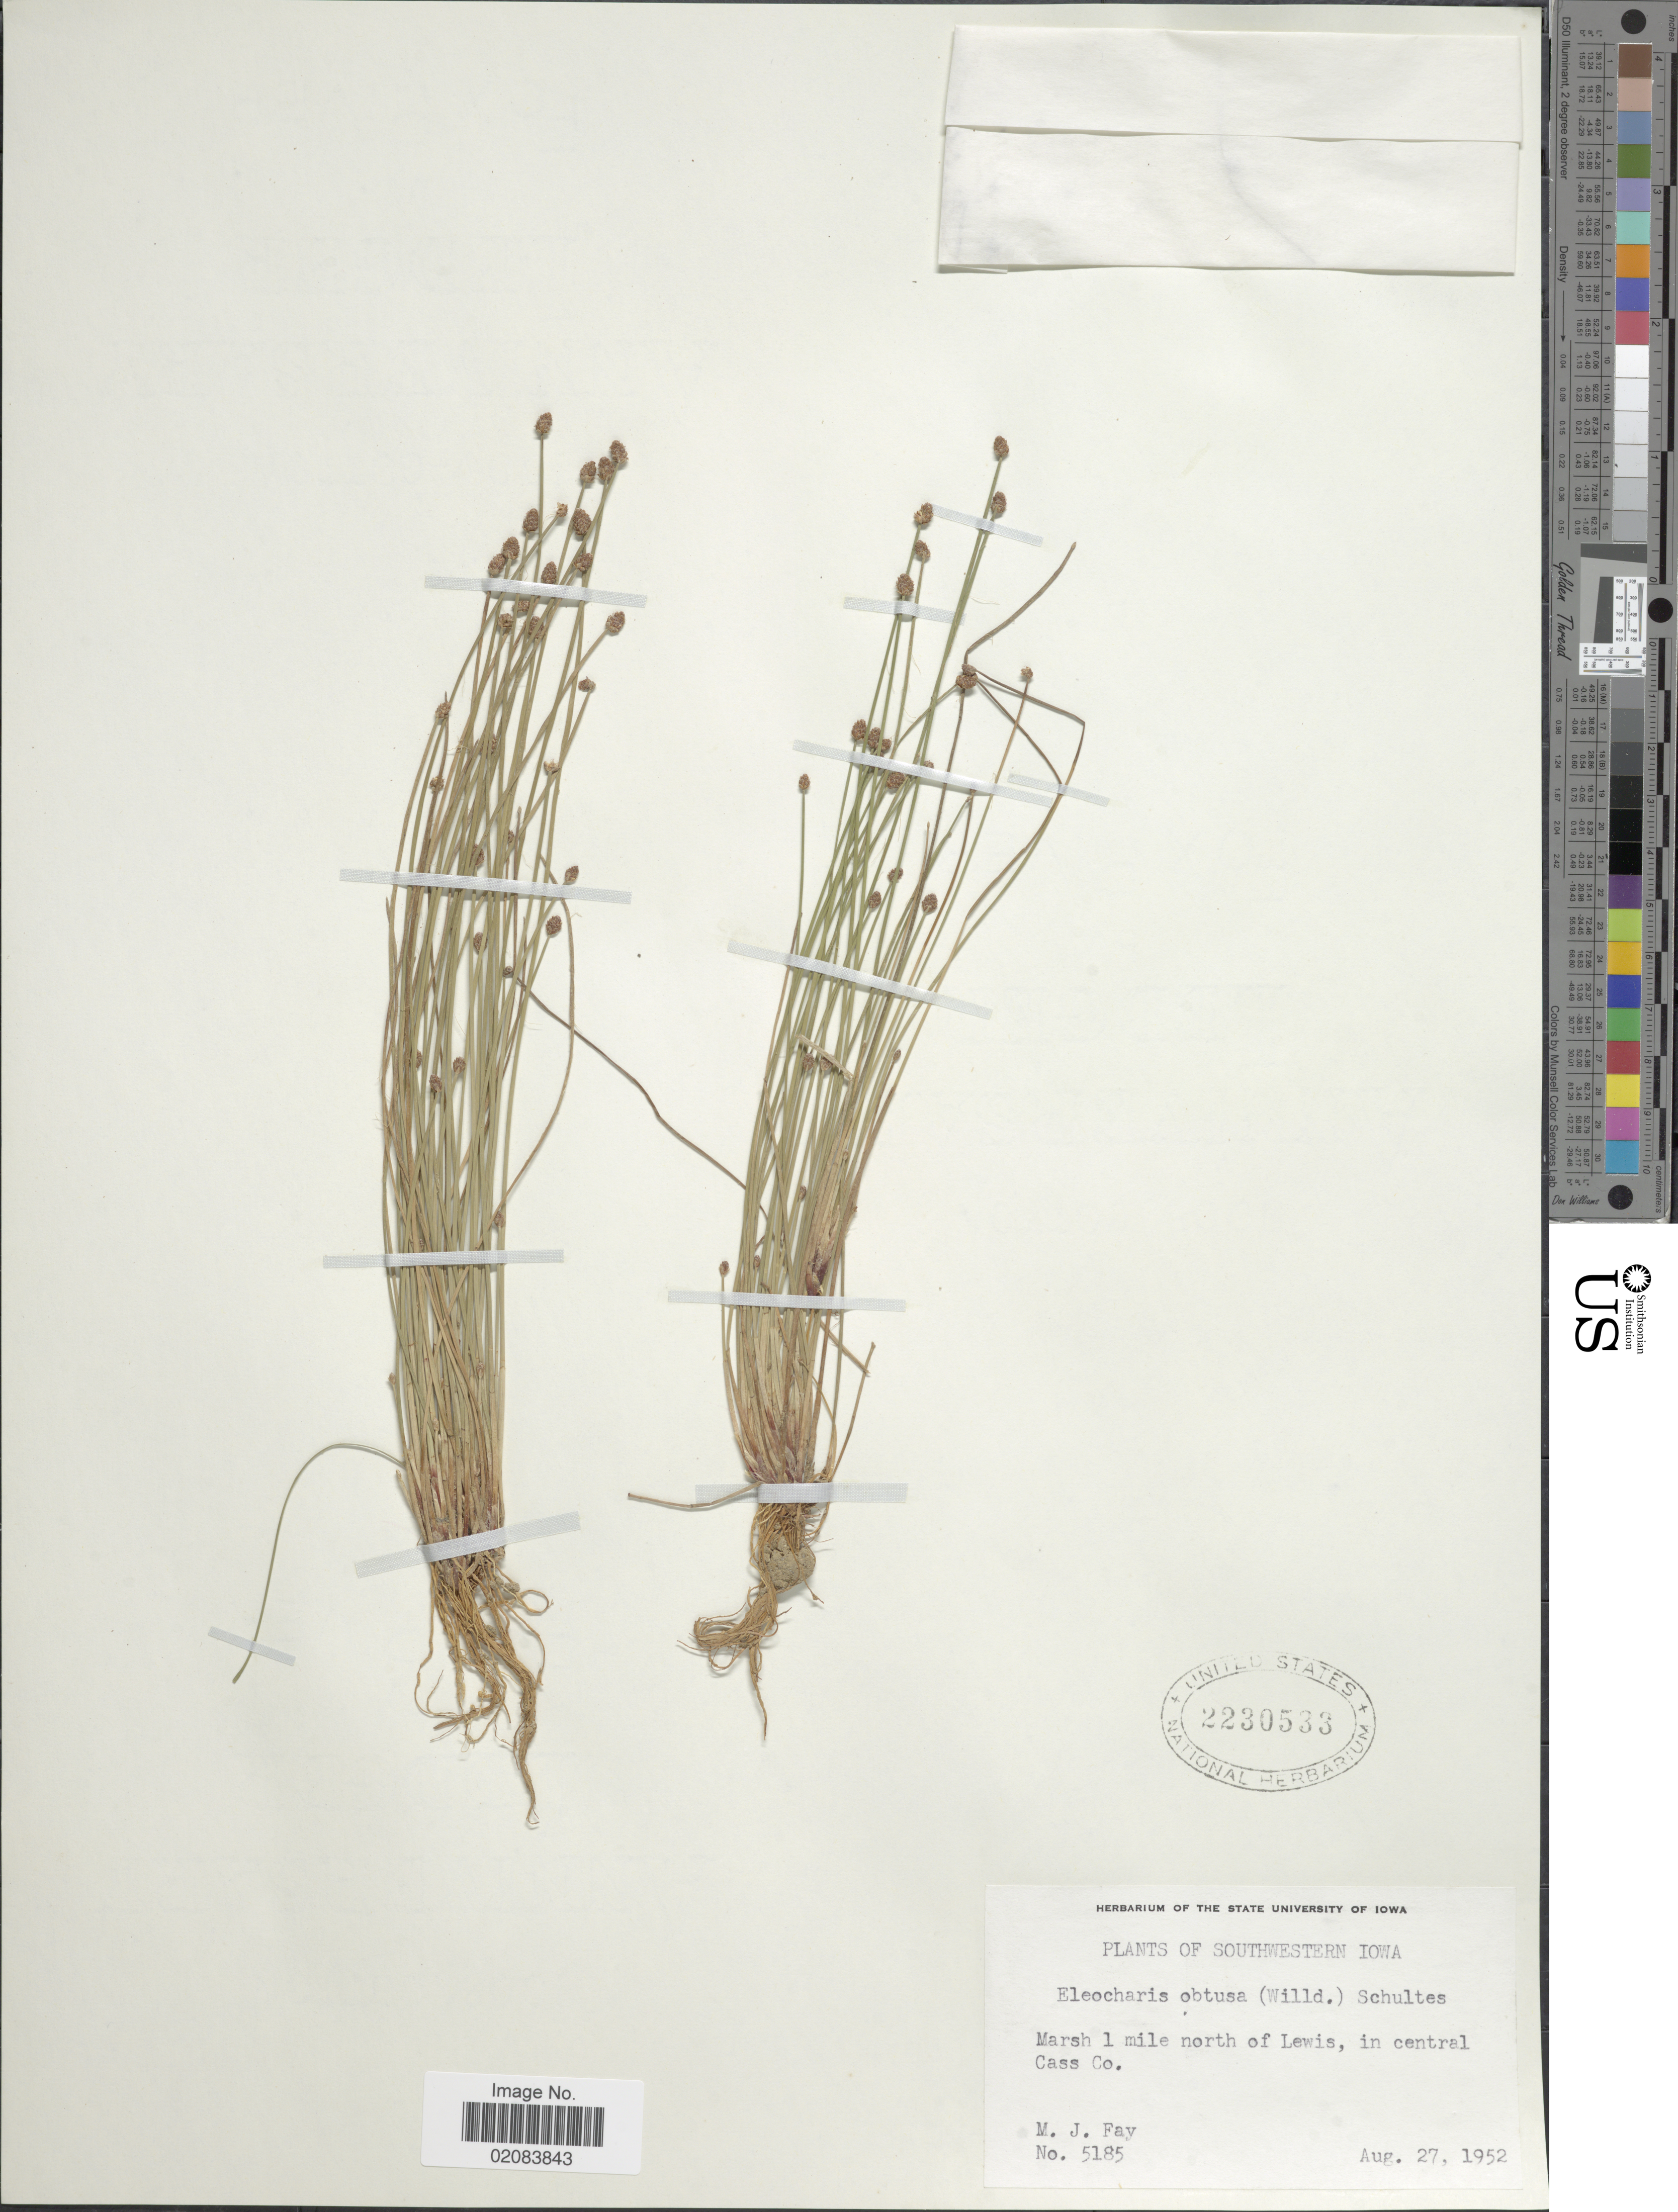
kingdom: Plantae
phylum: Tracheophyta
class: Liliopsida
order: Poales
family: Cyperaceae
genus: Eleocharis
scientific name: Eleocharis obtusa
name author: (Willd.) Schult.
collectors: M. Fay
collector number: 5185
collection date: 1952-08-27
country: United States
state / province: Iowa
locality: Southwestern Iowa. 1 mile north of Lewis, in central Cass Co.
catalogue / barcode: US 2230533